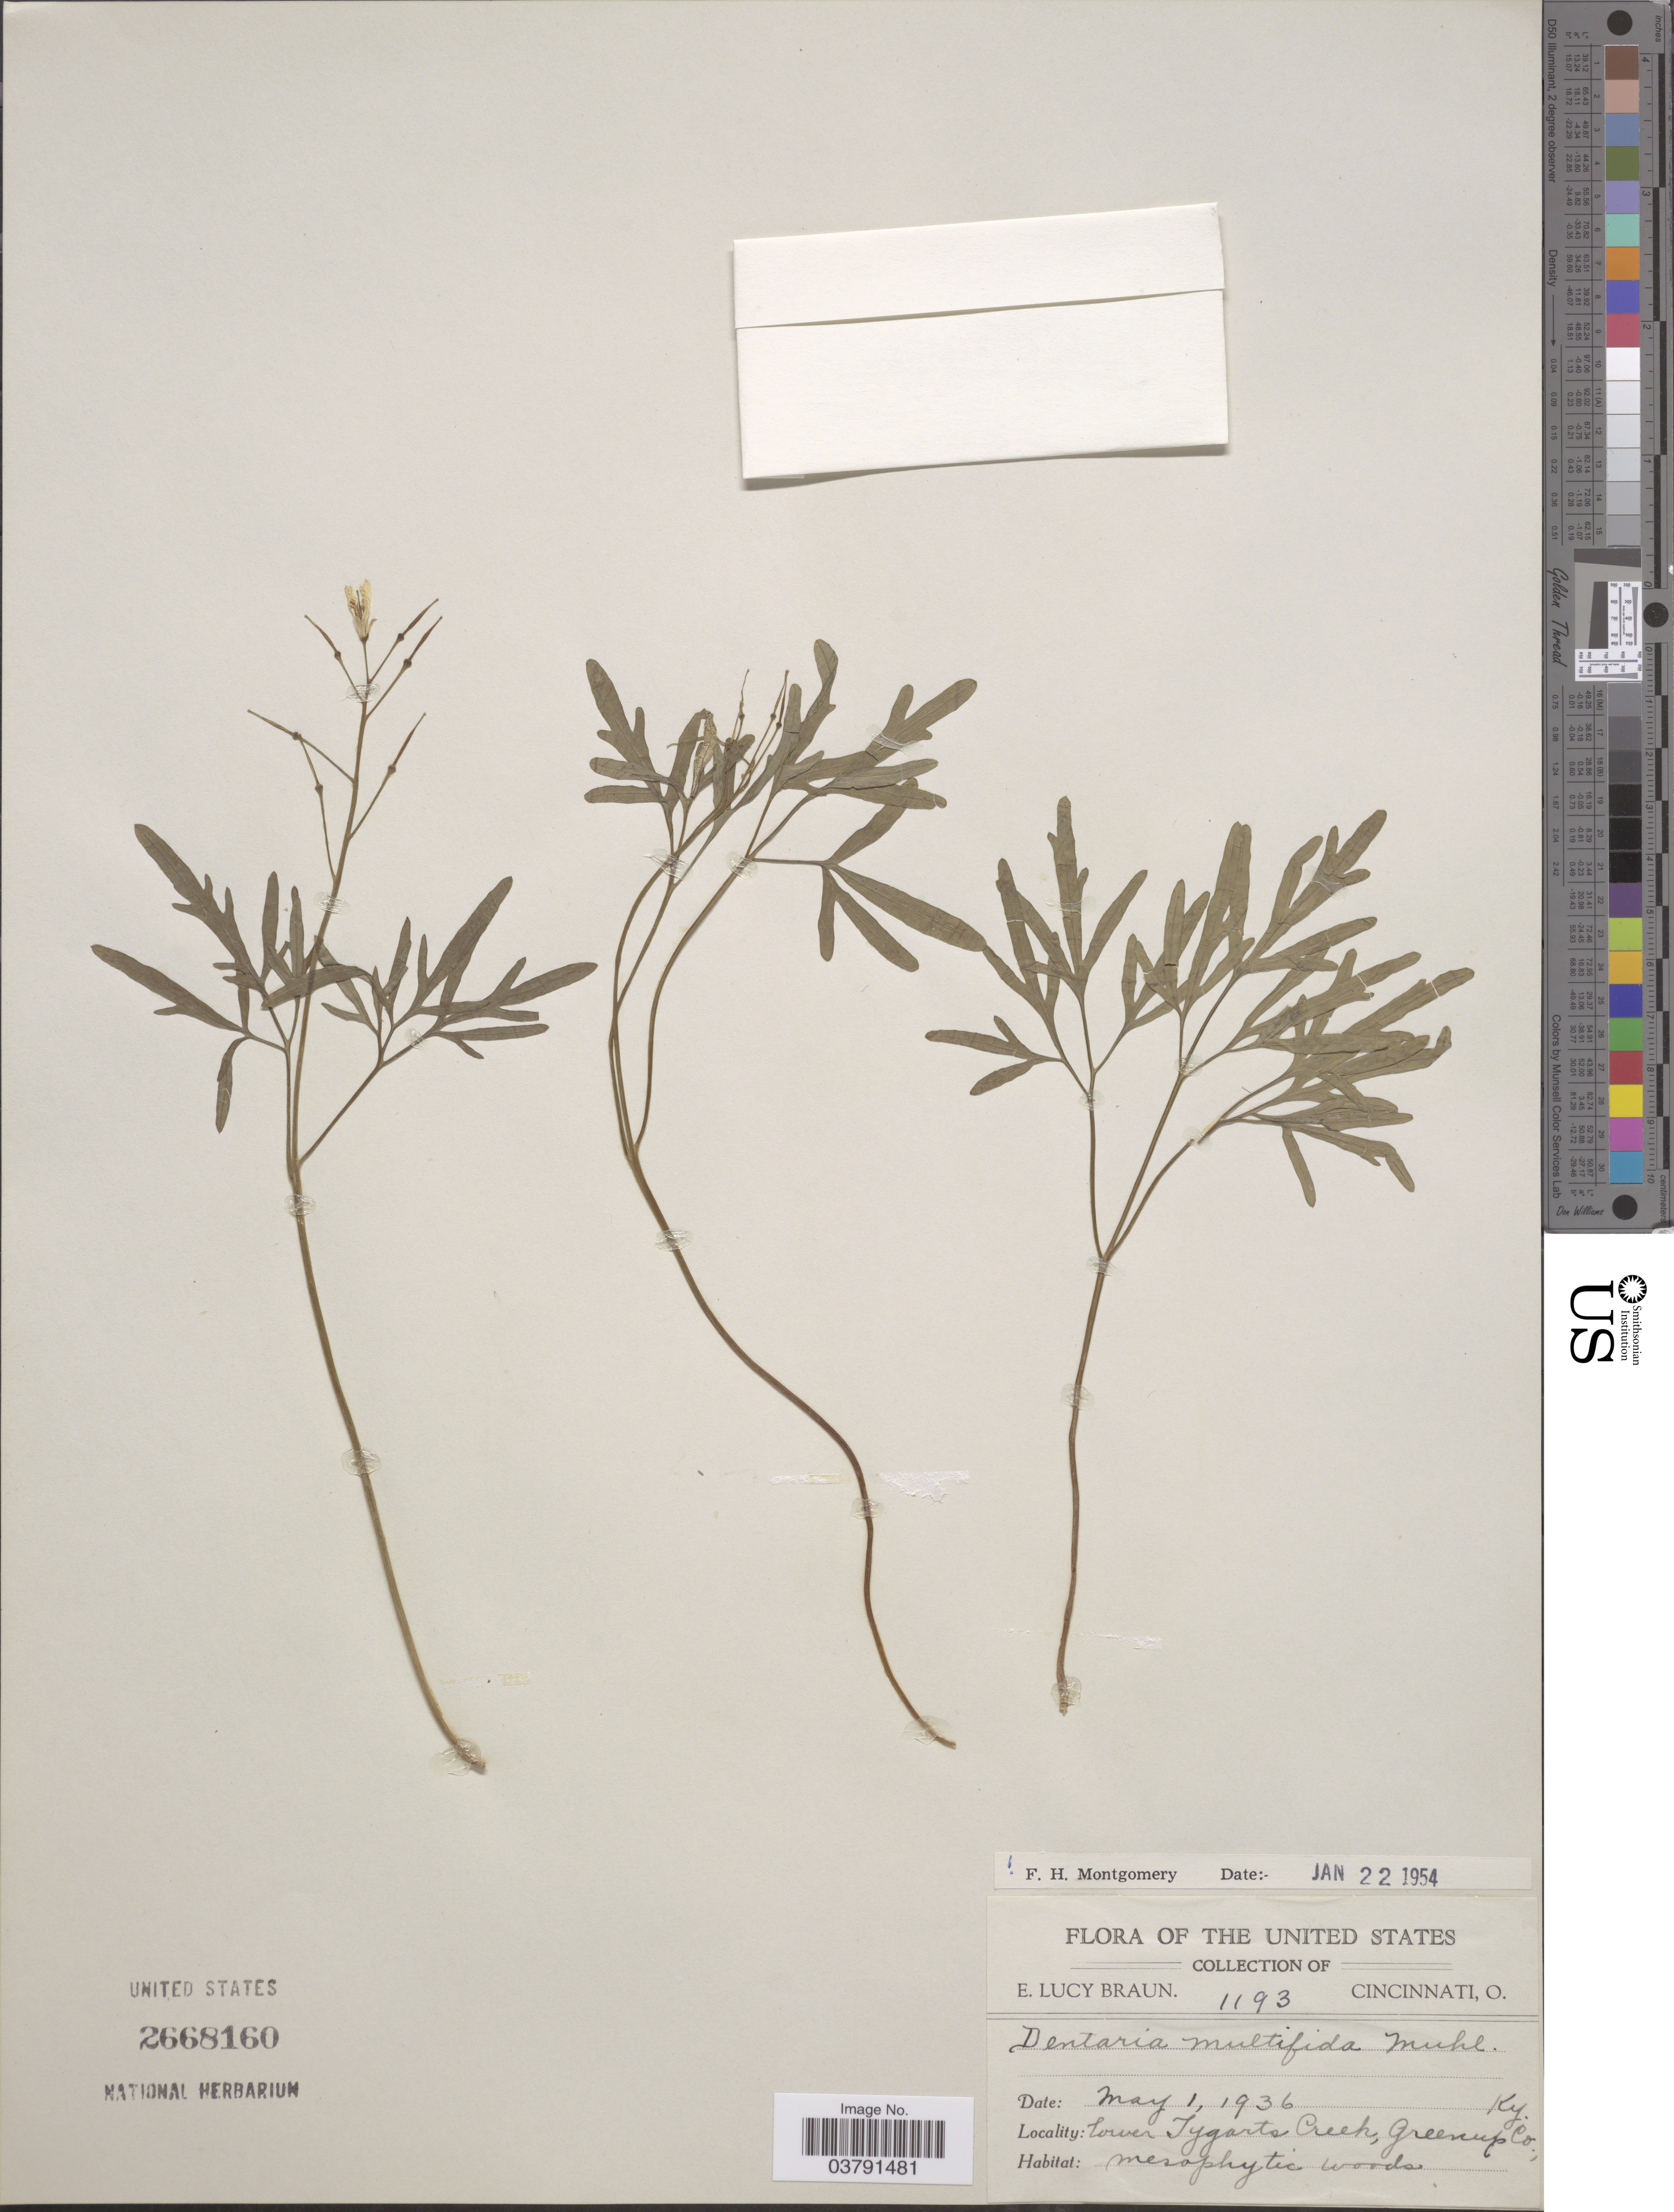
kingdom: Plantae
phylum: Tracheophyta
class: Magnoliopsida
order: Brassicales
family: Brassicaceae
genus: Dentaria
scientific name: Dentaria multifida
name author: Muhl. ex Elliott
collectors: E. L. Braun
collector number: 1193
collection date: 1936-05-01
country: United States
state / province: Kentucky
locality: Lower Tygarts Creek, Greenup Co.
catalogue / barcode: US 2668160